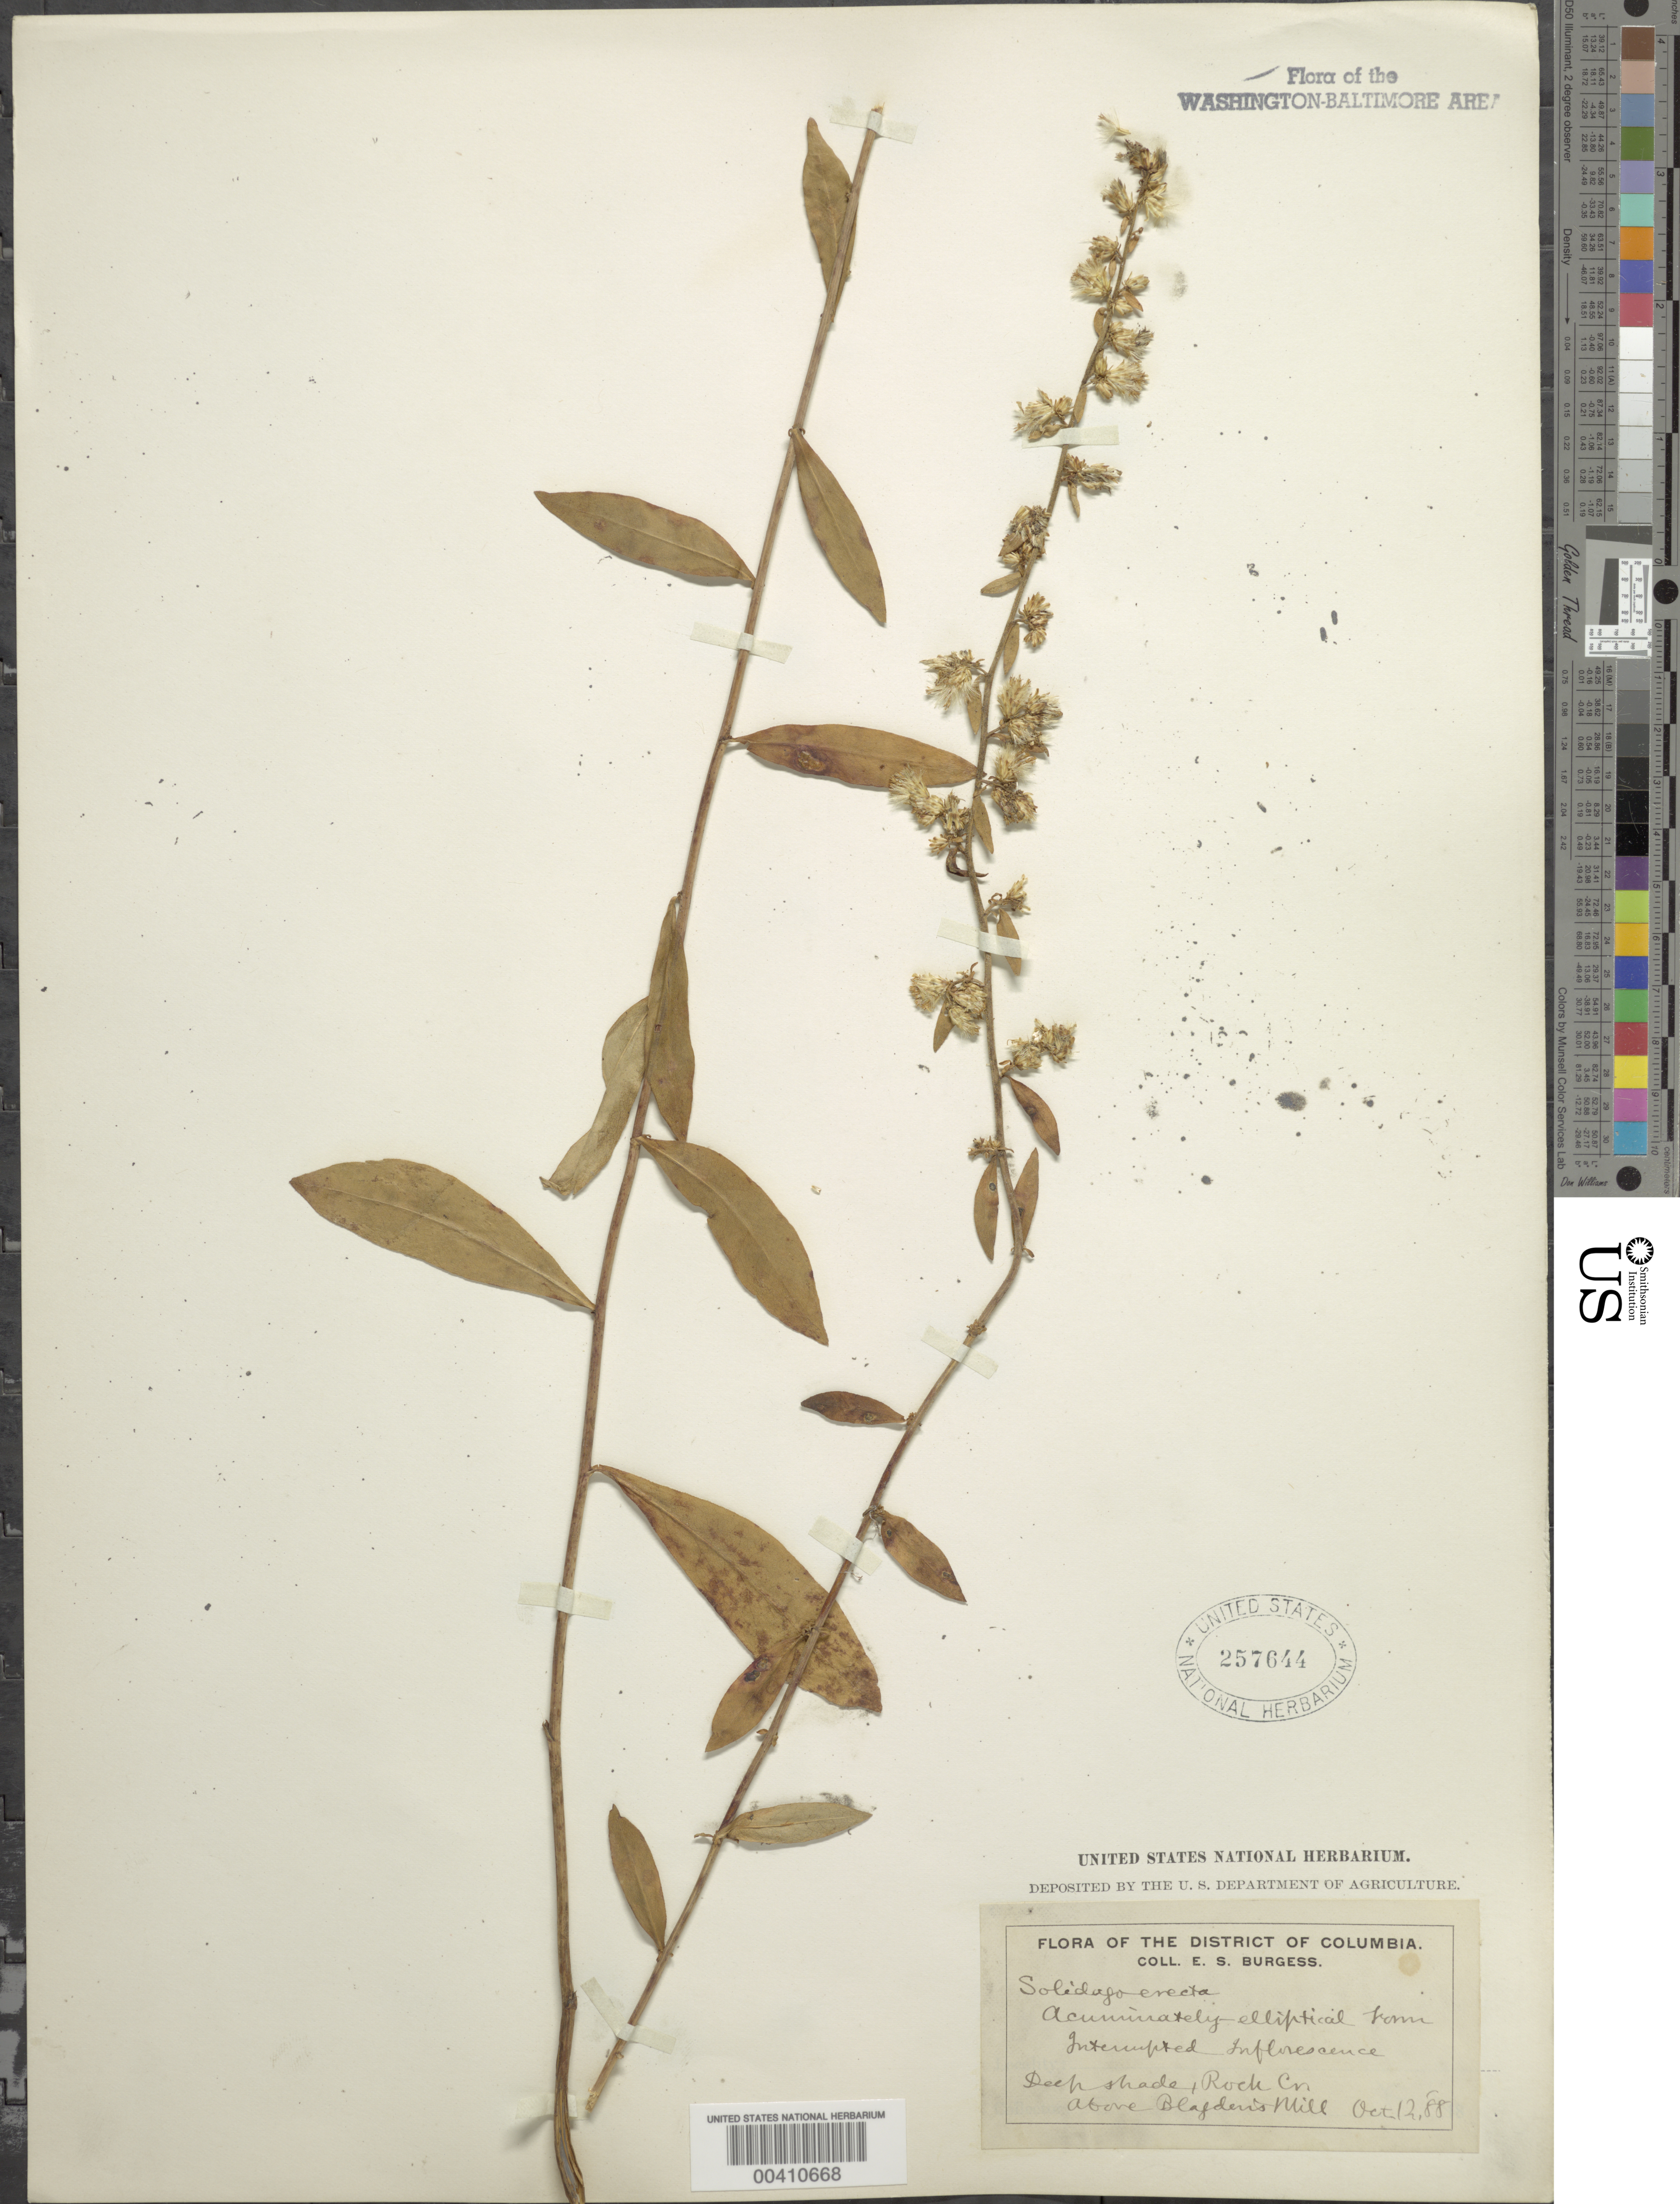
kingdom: Plantae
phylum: Tracheophyta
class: Magnoliopsida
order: Asterales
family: Asteraceae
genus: Solidago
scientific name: Solidago erecta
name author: Pursh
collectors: E. Burgess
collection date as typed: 12 Oct 1888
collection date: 1888-10-12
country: United States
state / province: District of Columbia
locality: Blagden's Mill, Rock Creek Rock Creek Park & vicinity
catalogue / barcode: US 257644